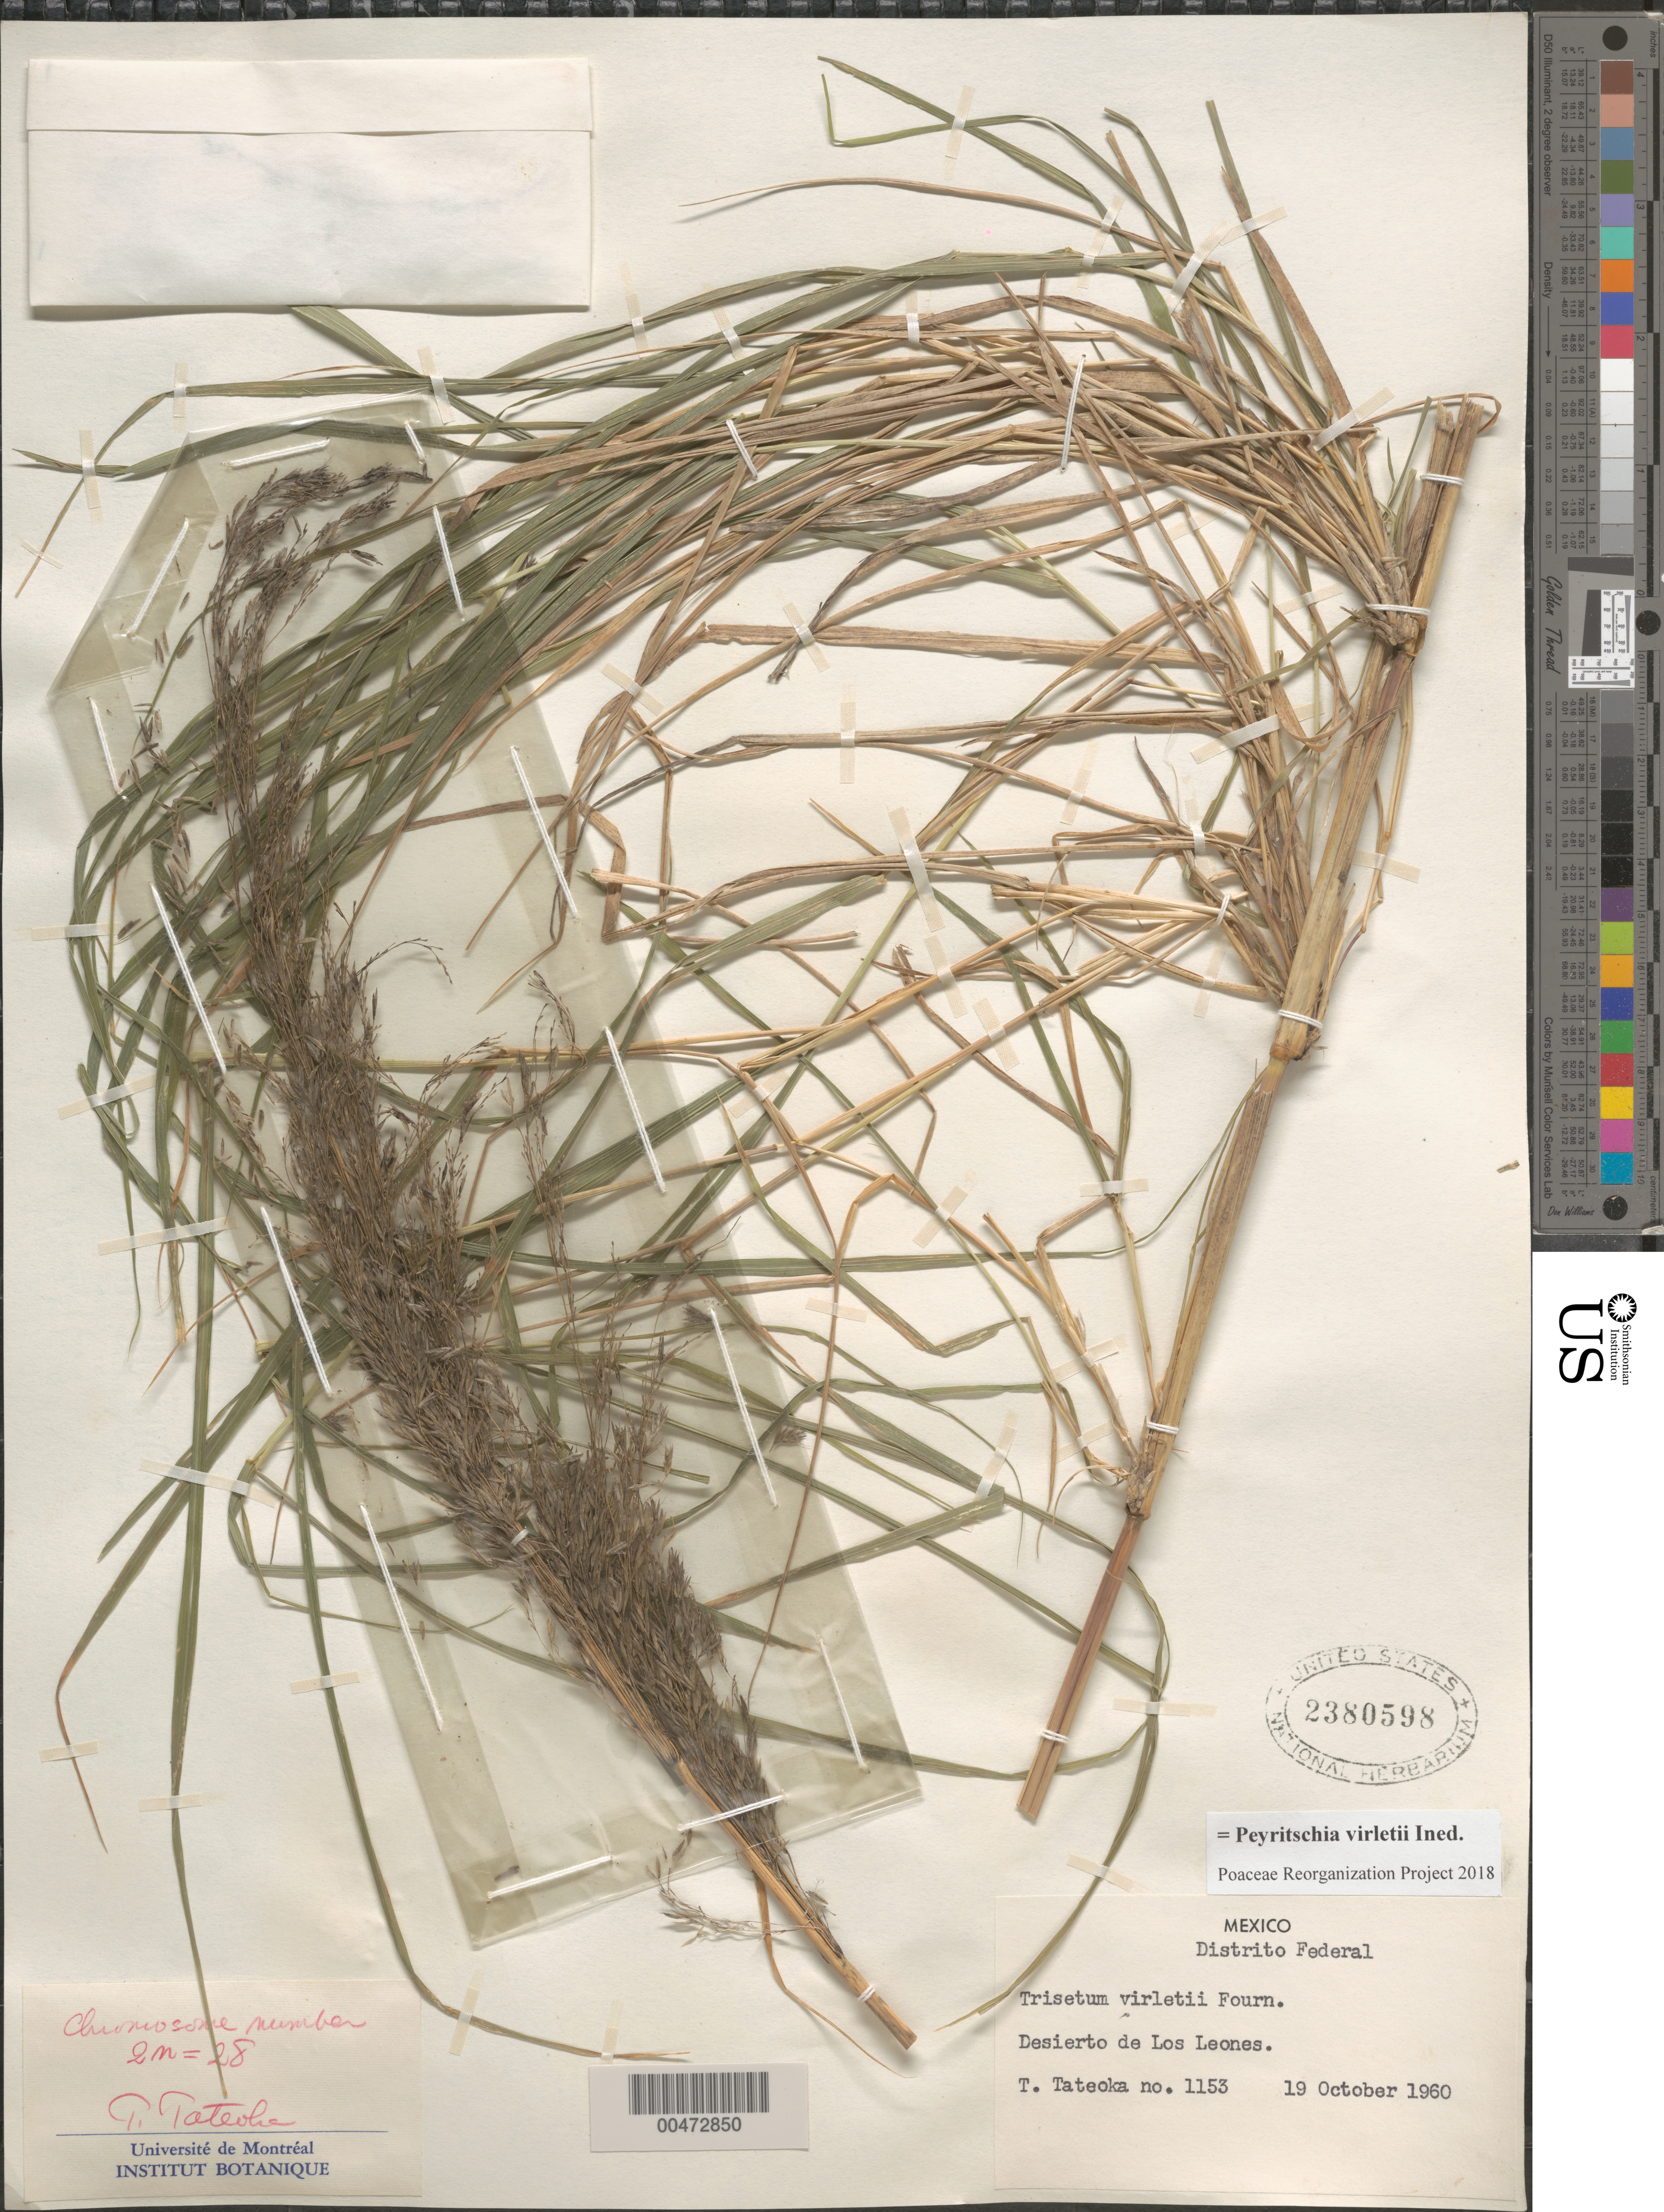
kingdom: Plantae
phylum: Tracheophyta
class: Liliopsida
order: Poales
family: Poaceae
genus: Peyritschia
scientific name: Peyritschia virletii ined.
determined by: Poaceae Reorganization Project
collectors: T. Tateoka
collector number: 1153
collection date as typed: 19 Oct 1960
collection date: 1960-10-19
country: Mexico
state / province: Distrito Federal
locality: Desierto de Los Leones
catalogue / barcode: US 2380598